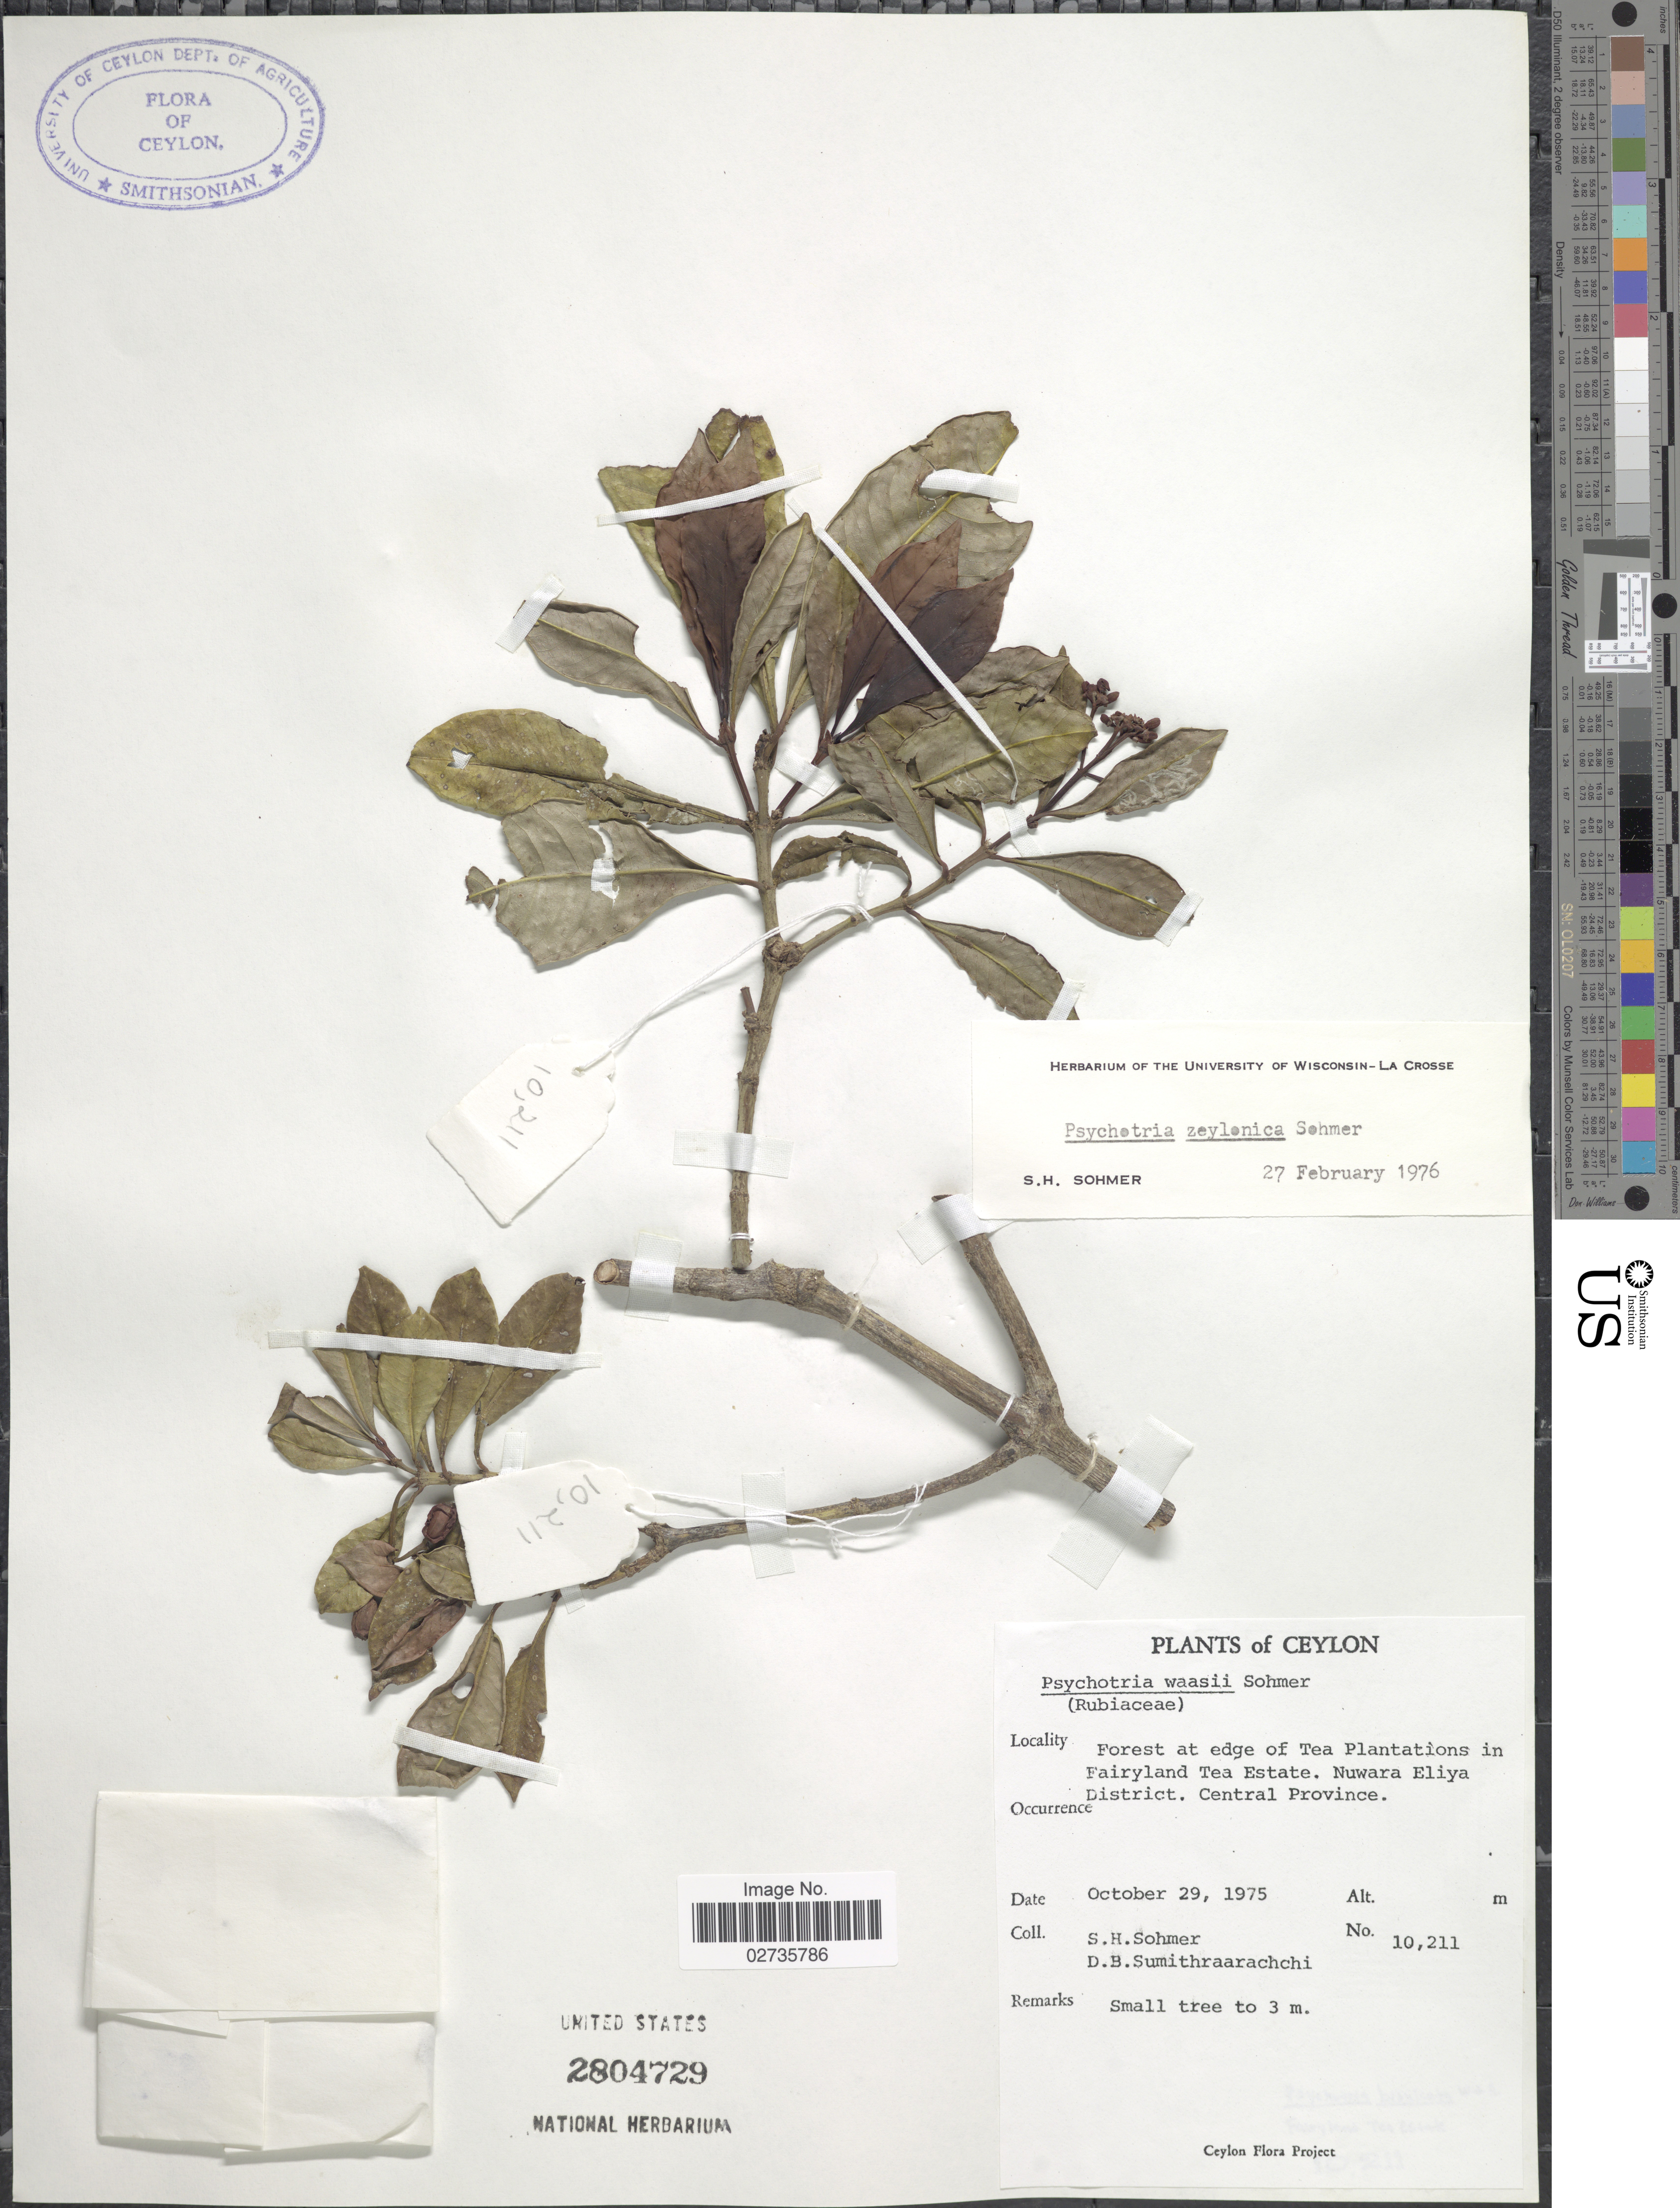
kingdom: Plantae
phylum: Tracheophyta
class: Magnoliopsida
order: Gentianales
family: Rubiaceae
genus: Psychotria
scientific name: Psychotria zeylanica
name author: Sohmer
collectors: S. H. Sohmer & D. B. Sumithraarachchi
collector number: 10211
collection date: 1975-10-29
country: Sri Lanka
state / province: Central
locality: Ceylon, Forest at edge Tea Plantations in Fairyland Tea Estate. Nuwara Eliya District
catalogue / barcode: US 2804729